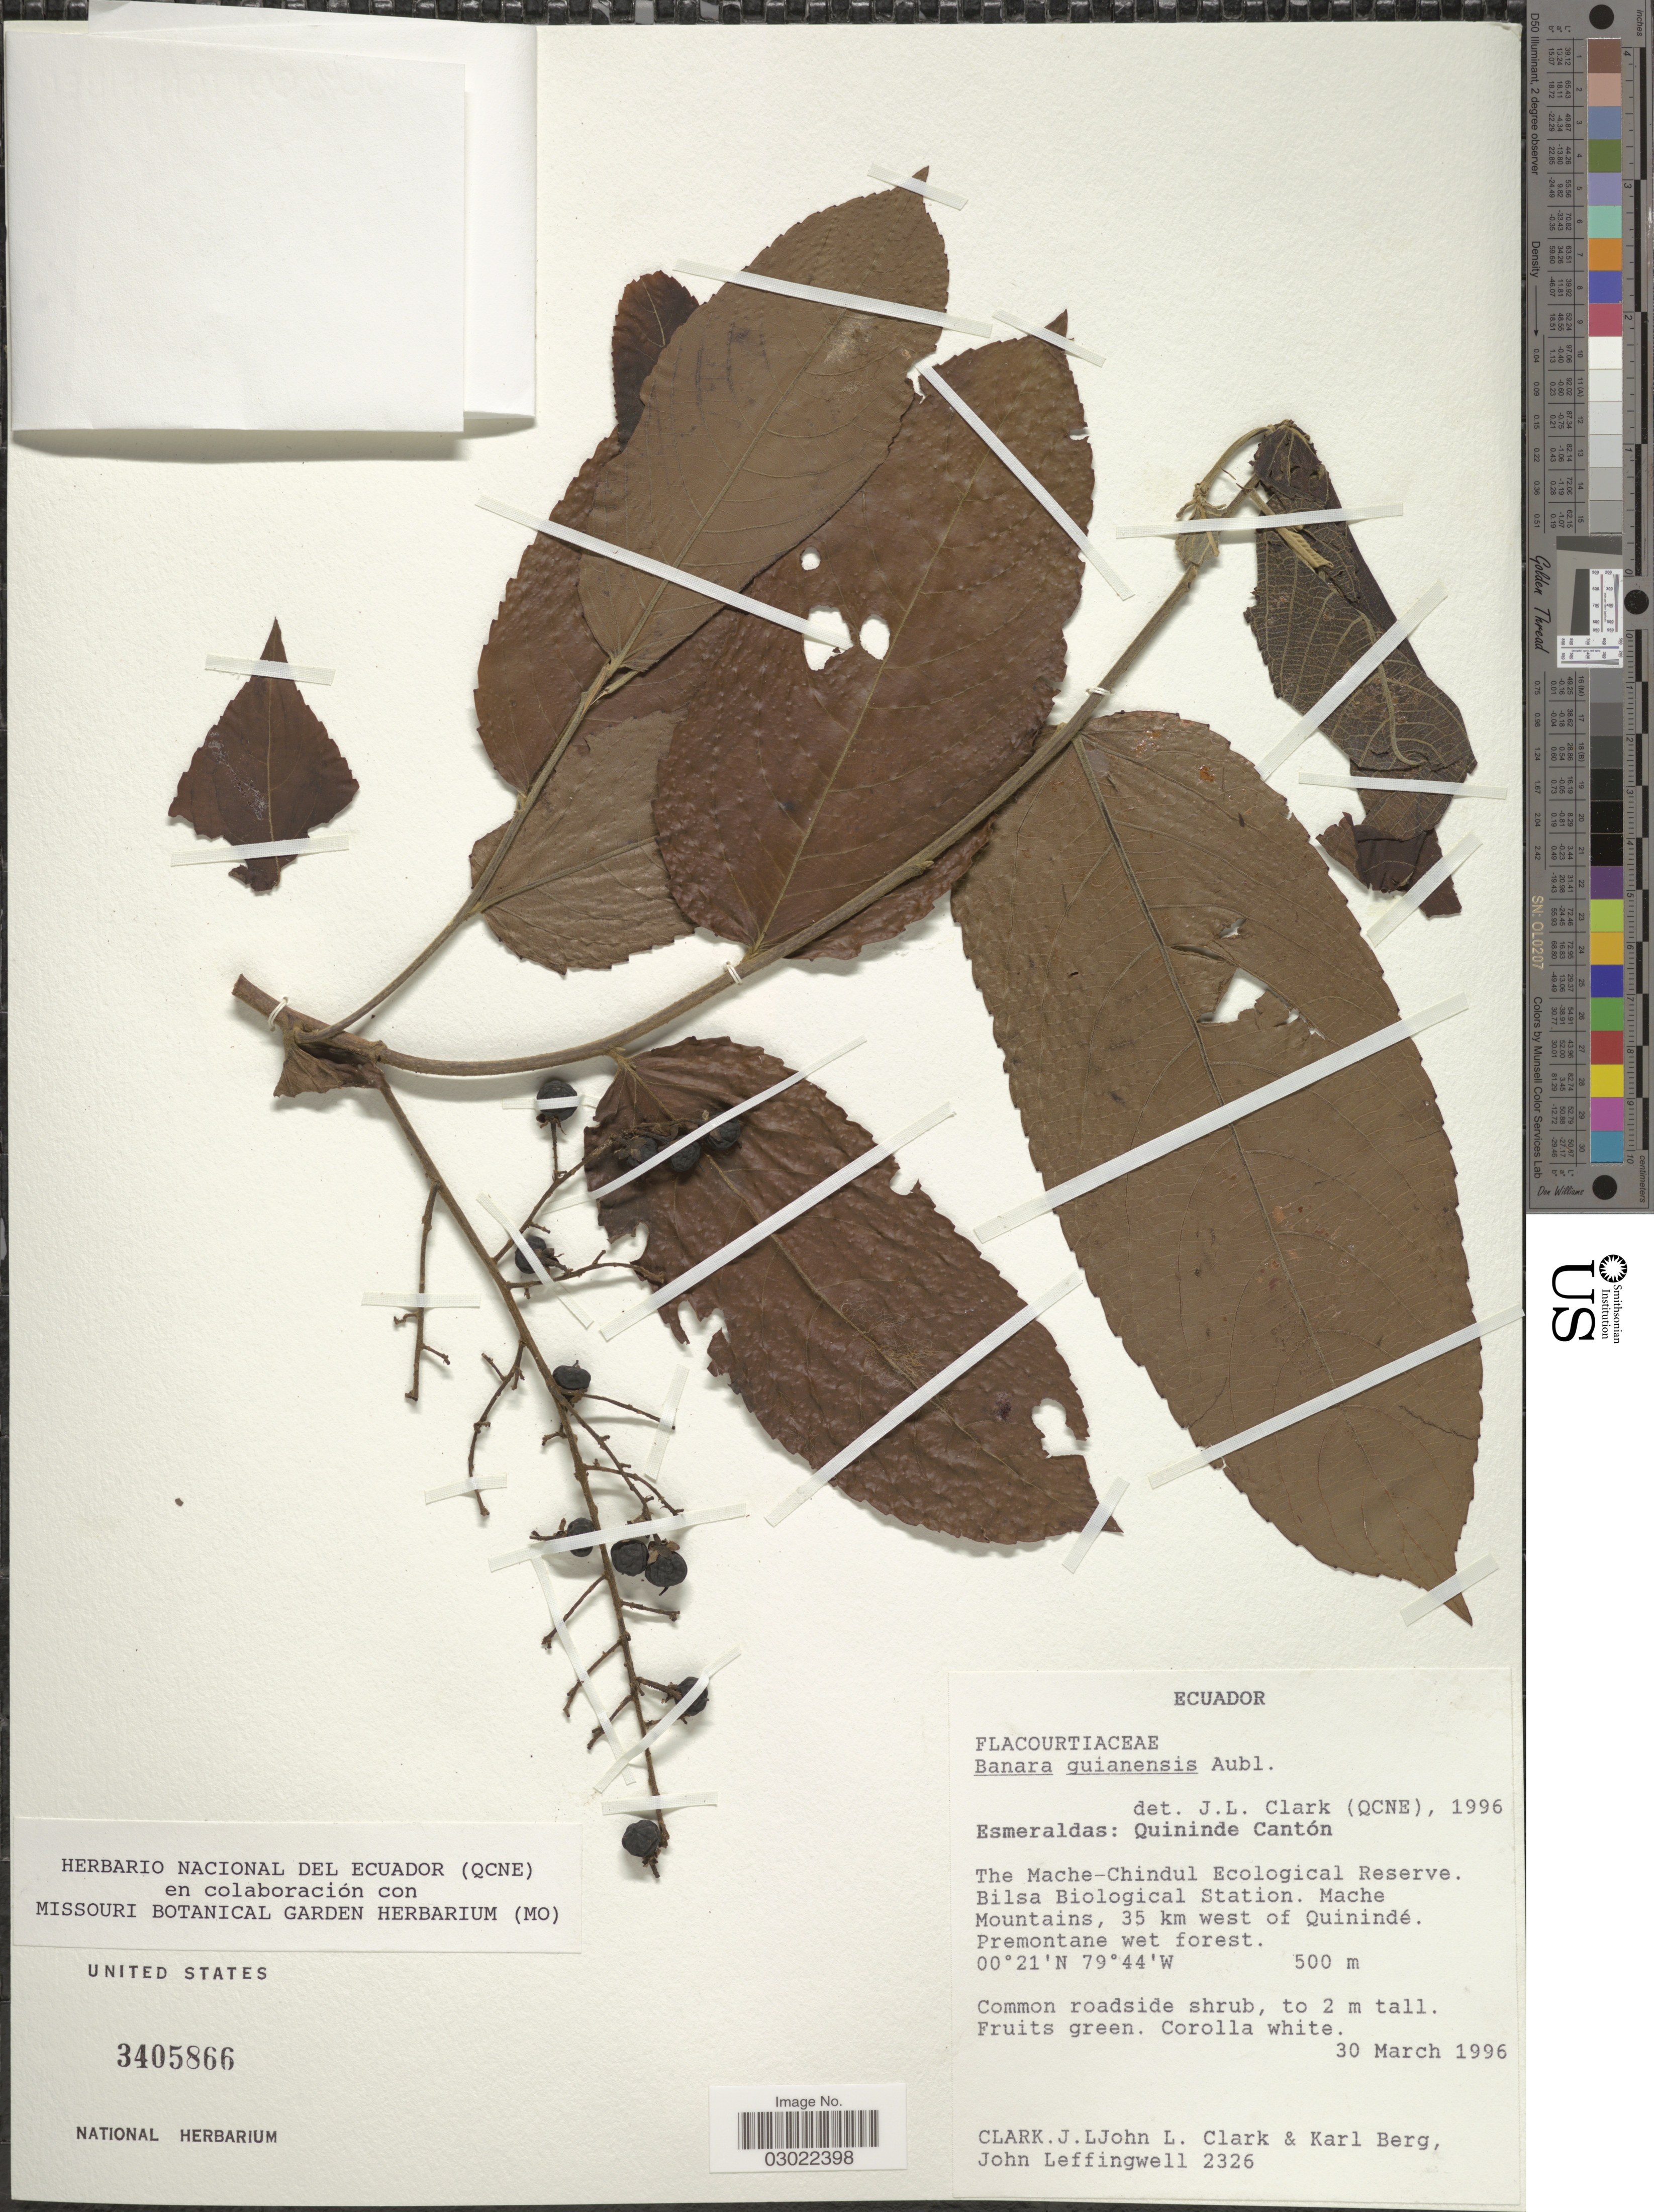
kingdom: Plantae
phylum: Tracheophyta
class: Magnoliopsida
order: Malpighiales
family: Salicaceae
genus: Banara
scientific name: Banara guianensis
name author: Aubl.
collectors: J. L. Clark, J. L. Clark, K. Berg & J. Leffingwell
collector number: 2326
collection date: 1996-03-30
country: Ecuador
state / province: Esmeraldas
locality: Quininde Cantón. The Mache-Chindul Ecological Reserve. Bilsa Biological Station. Mache Mountains, 35 km west of Quinindé.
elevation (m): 500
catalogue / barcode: US 3405866